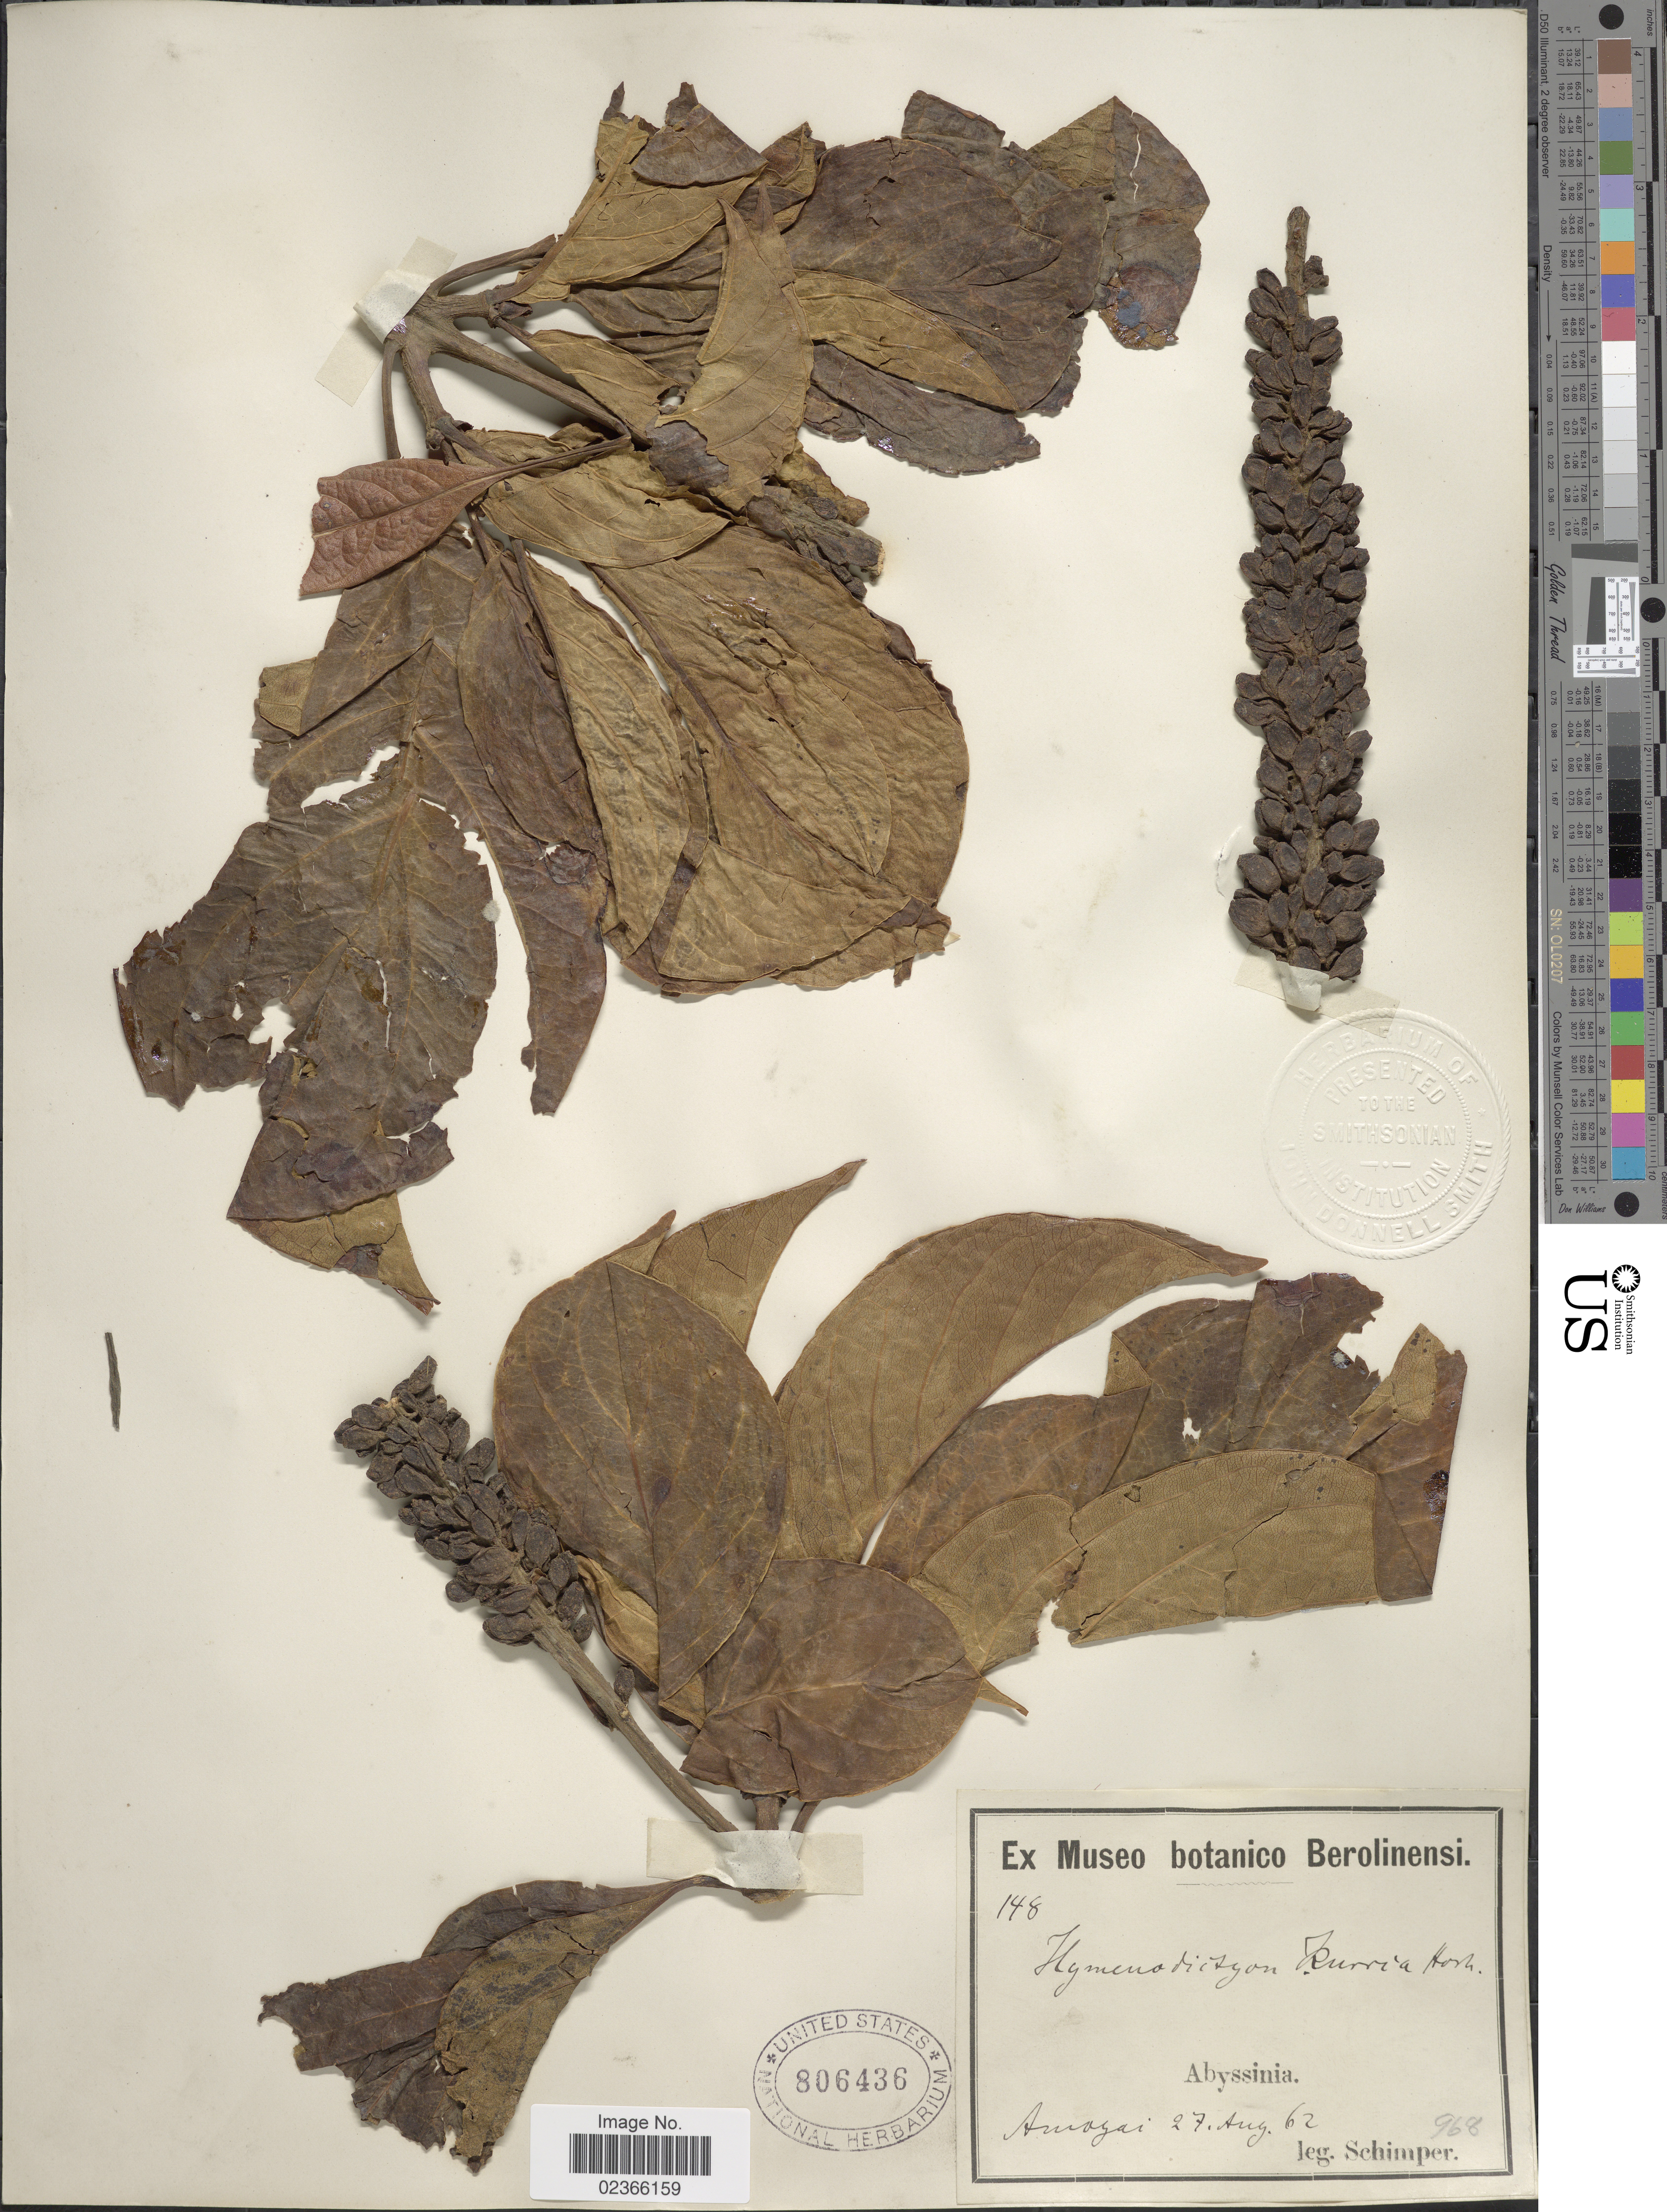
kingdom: Plantae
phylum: Tracheophyta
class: Magnoliopsida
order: Gentianales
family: Rubiaceae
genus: Hymenodictyon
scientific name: Hymenodictyon kurria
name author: Hochst.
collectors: -. Schimper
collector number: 148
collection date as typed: Transcribed d/m/y: 27/8/62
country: Eritrea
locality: Abyssinia, Amazai.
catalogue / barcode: US 806436